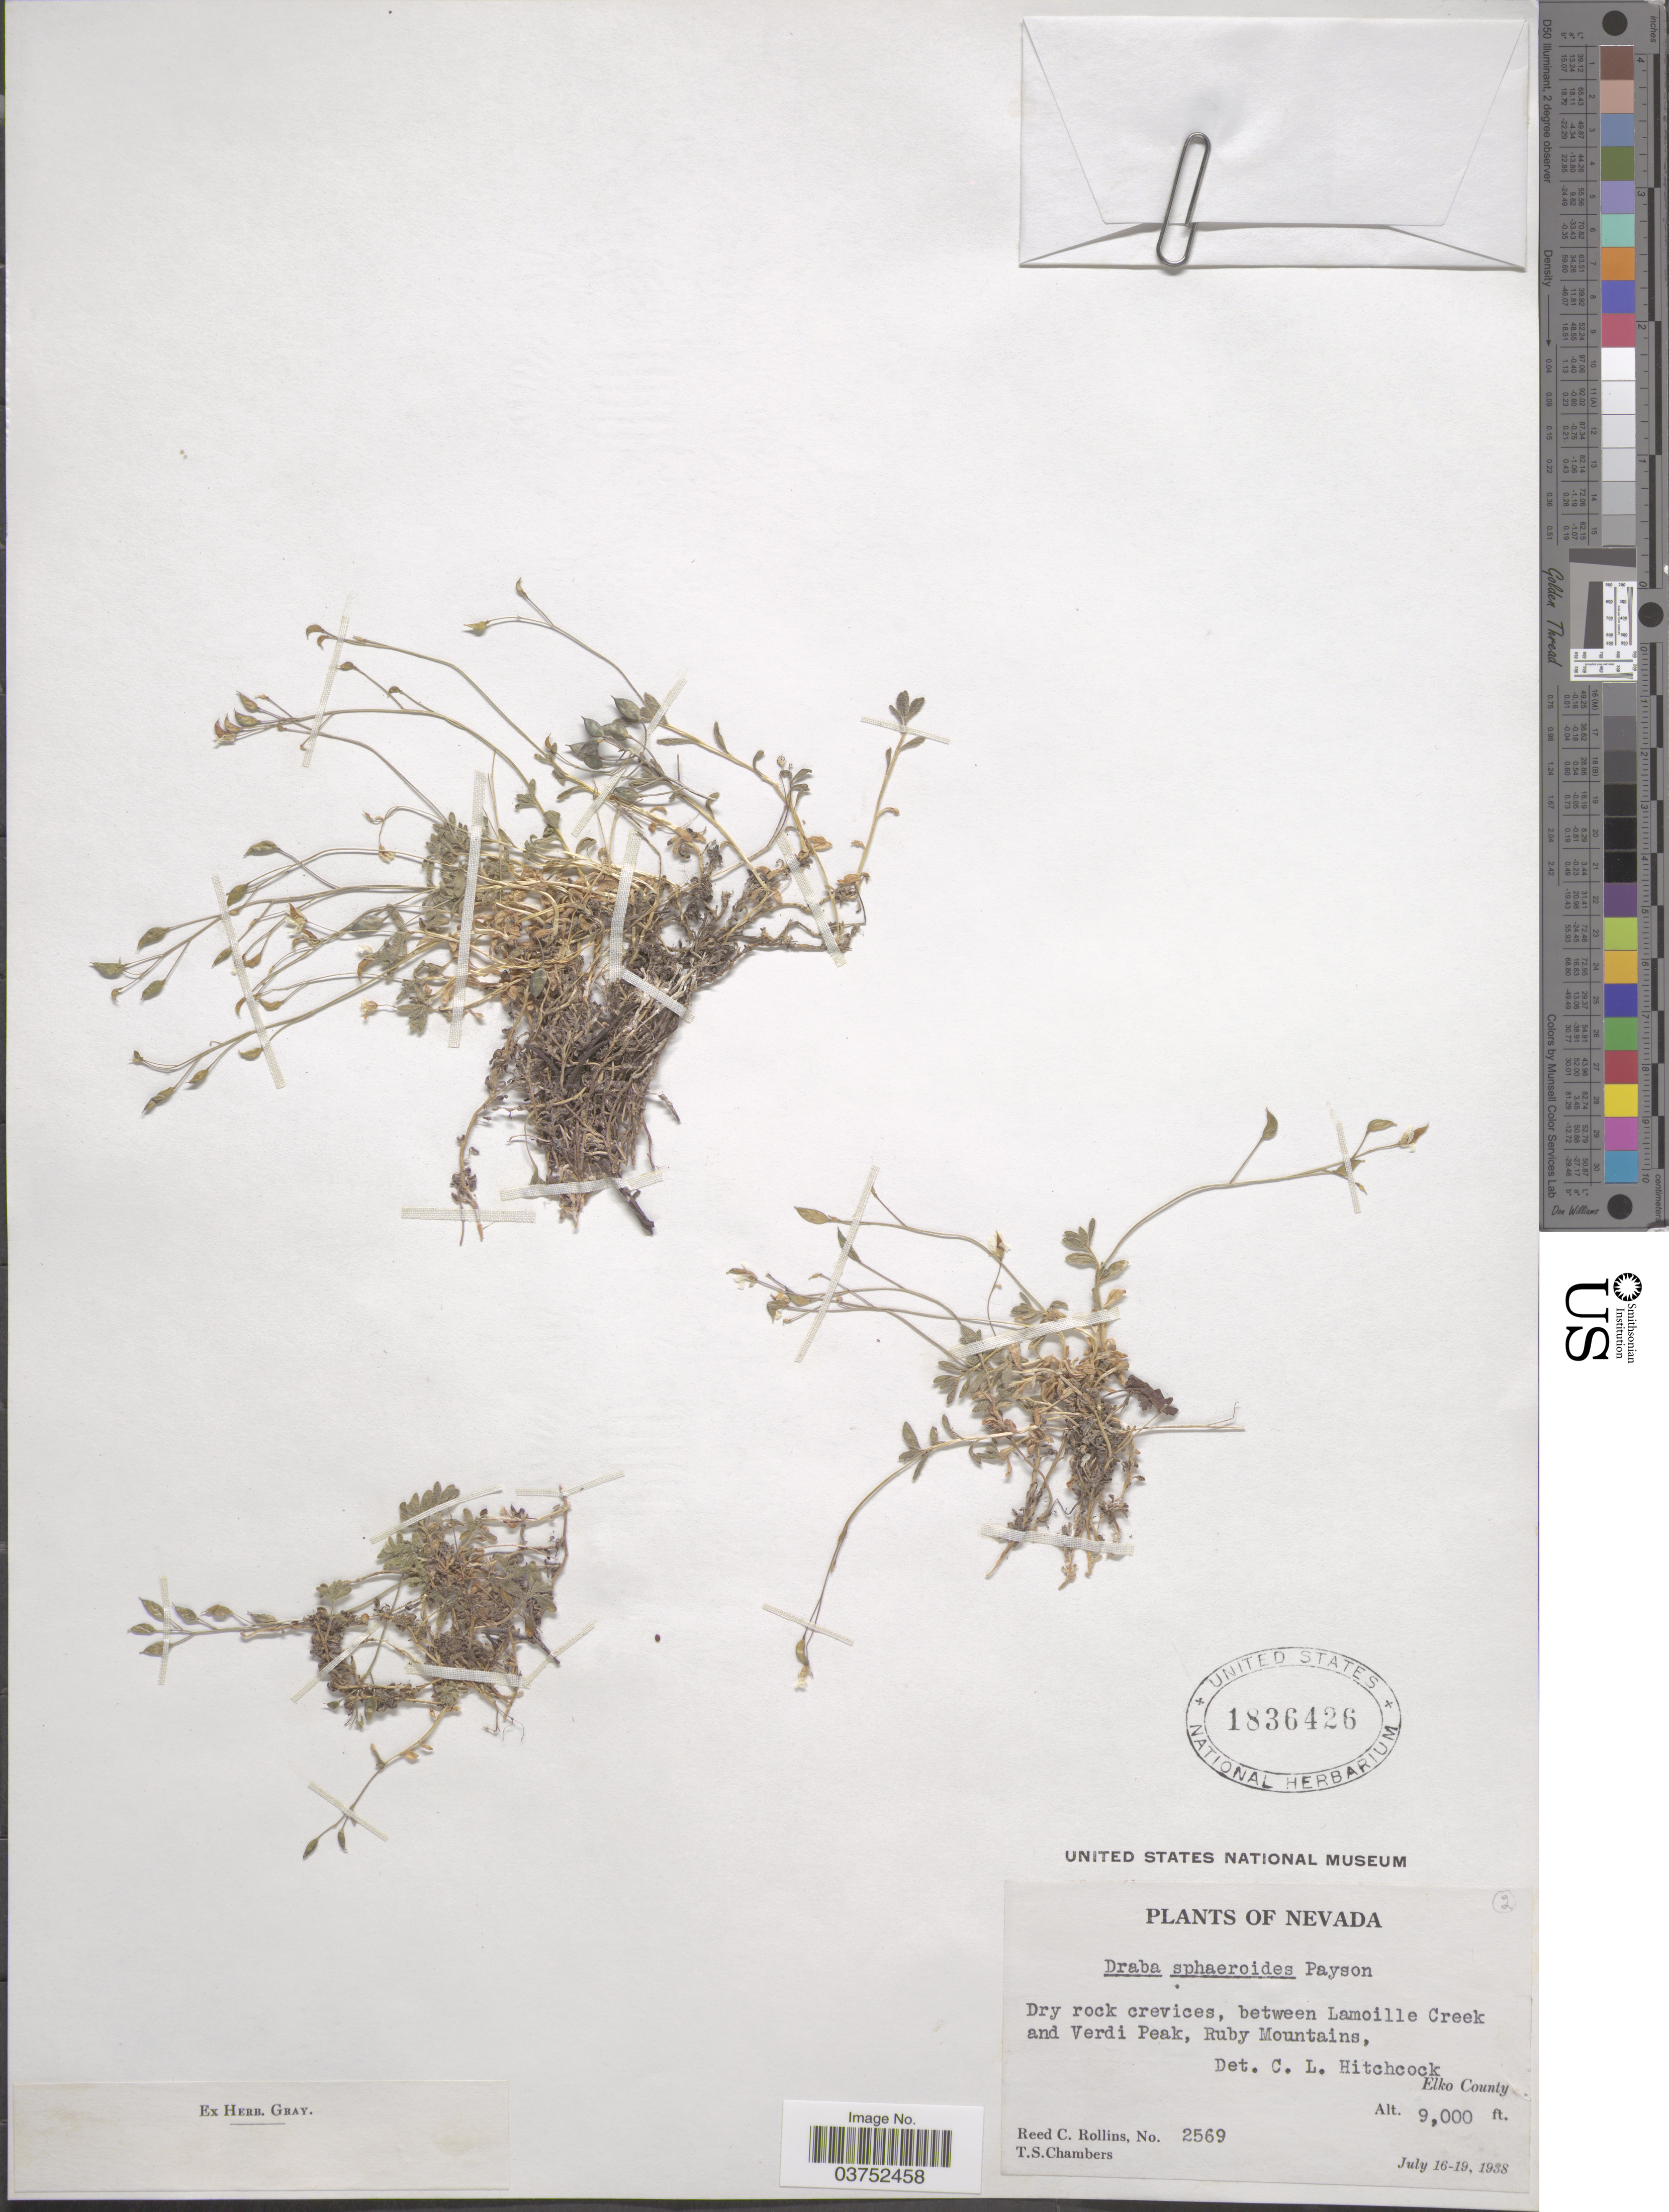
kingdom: Plantae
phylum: Tracheophyta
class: Magnoliopsida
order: Brassicales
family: Brassicaceae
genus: Draba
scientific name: Draba sphaeroides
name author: Payson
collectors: R. C. Rollins & T. Chambers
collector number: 2569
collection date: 1938-07-16/1938-07-19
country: United States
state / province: Nevada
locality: Between Lamoille Creek and Verdi Peak, Ruby Mountains, Elko County.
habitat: dry rock crevices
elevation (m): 2743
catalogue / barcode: US 1836426